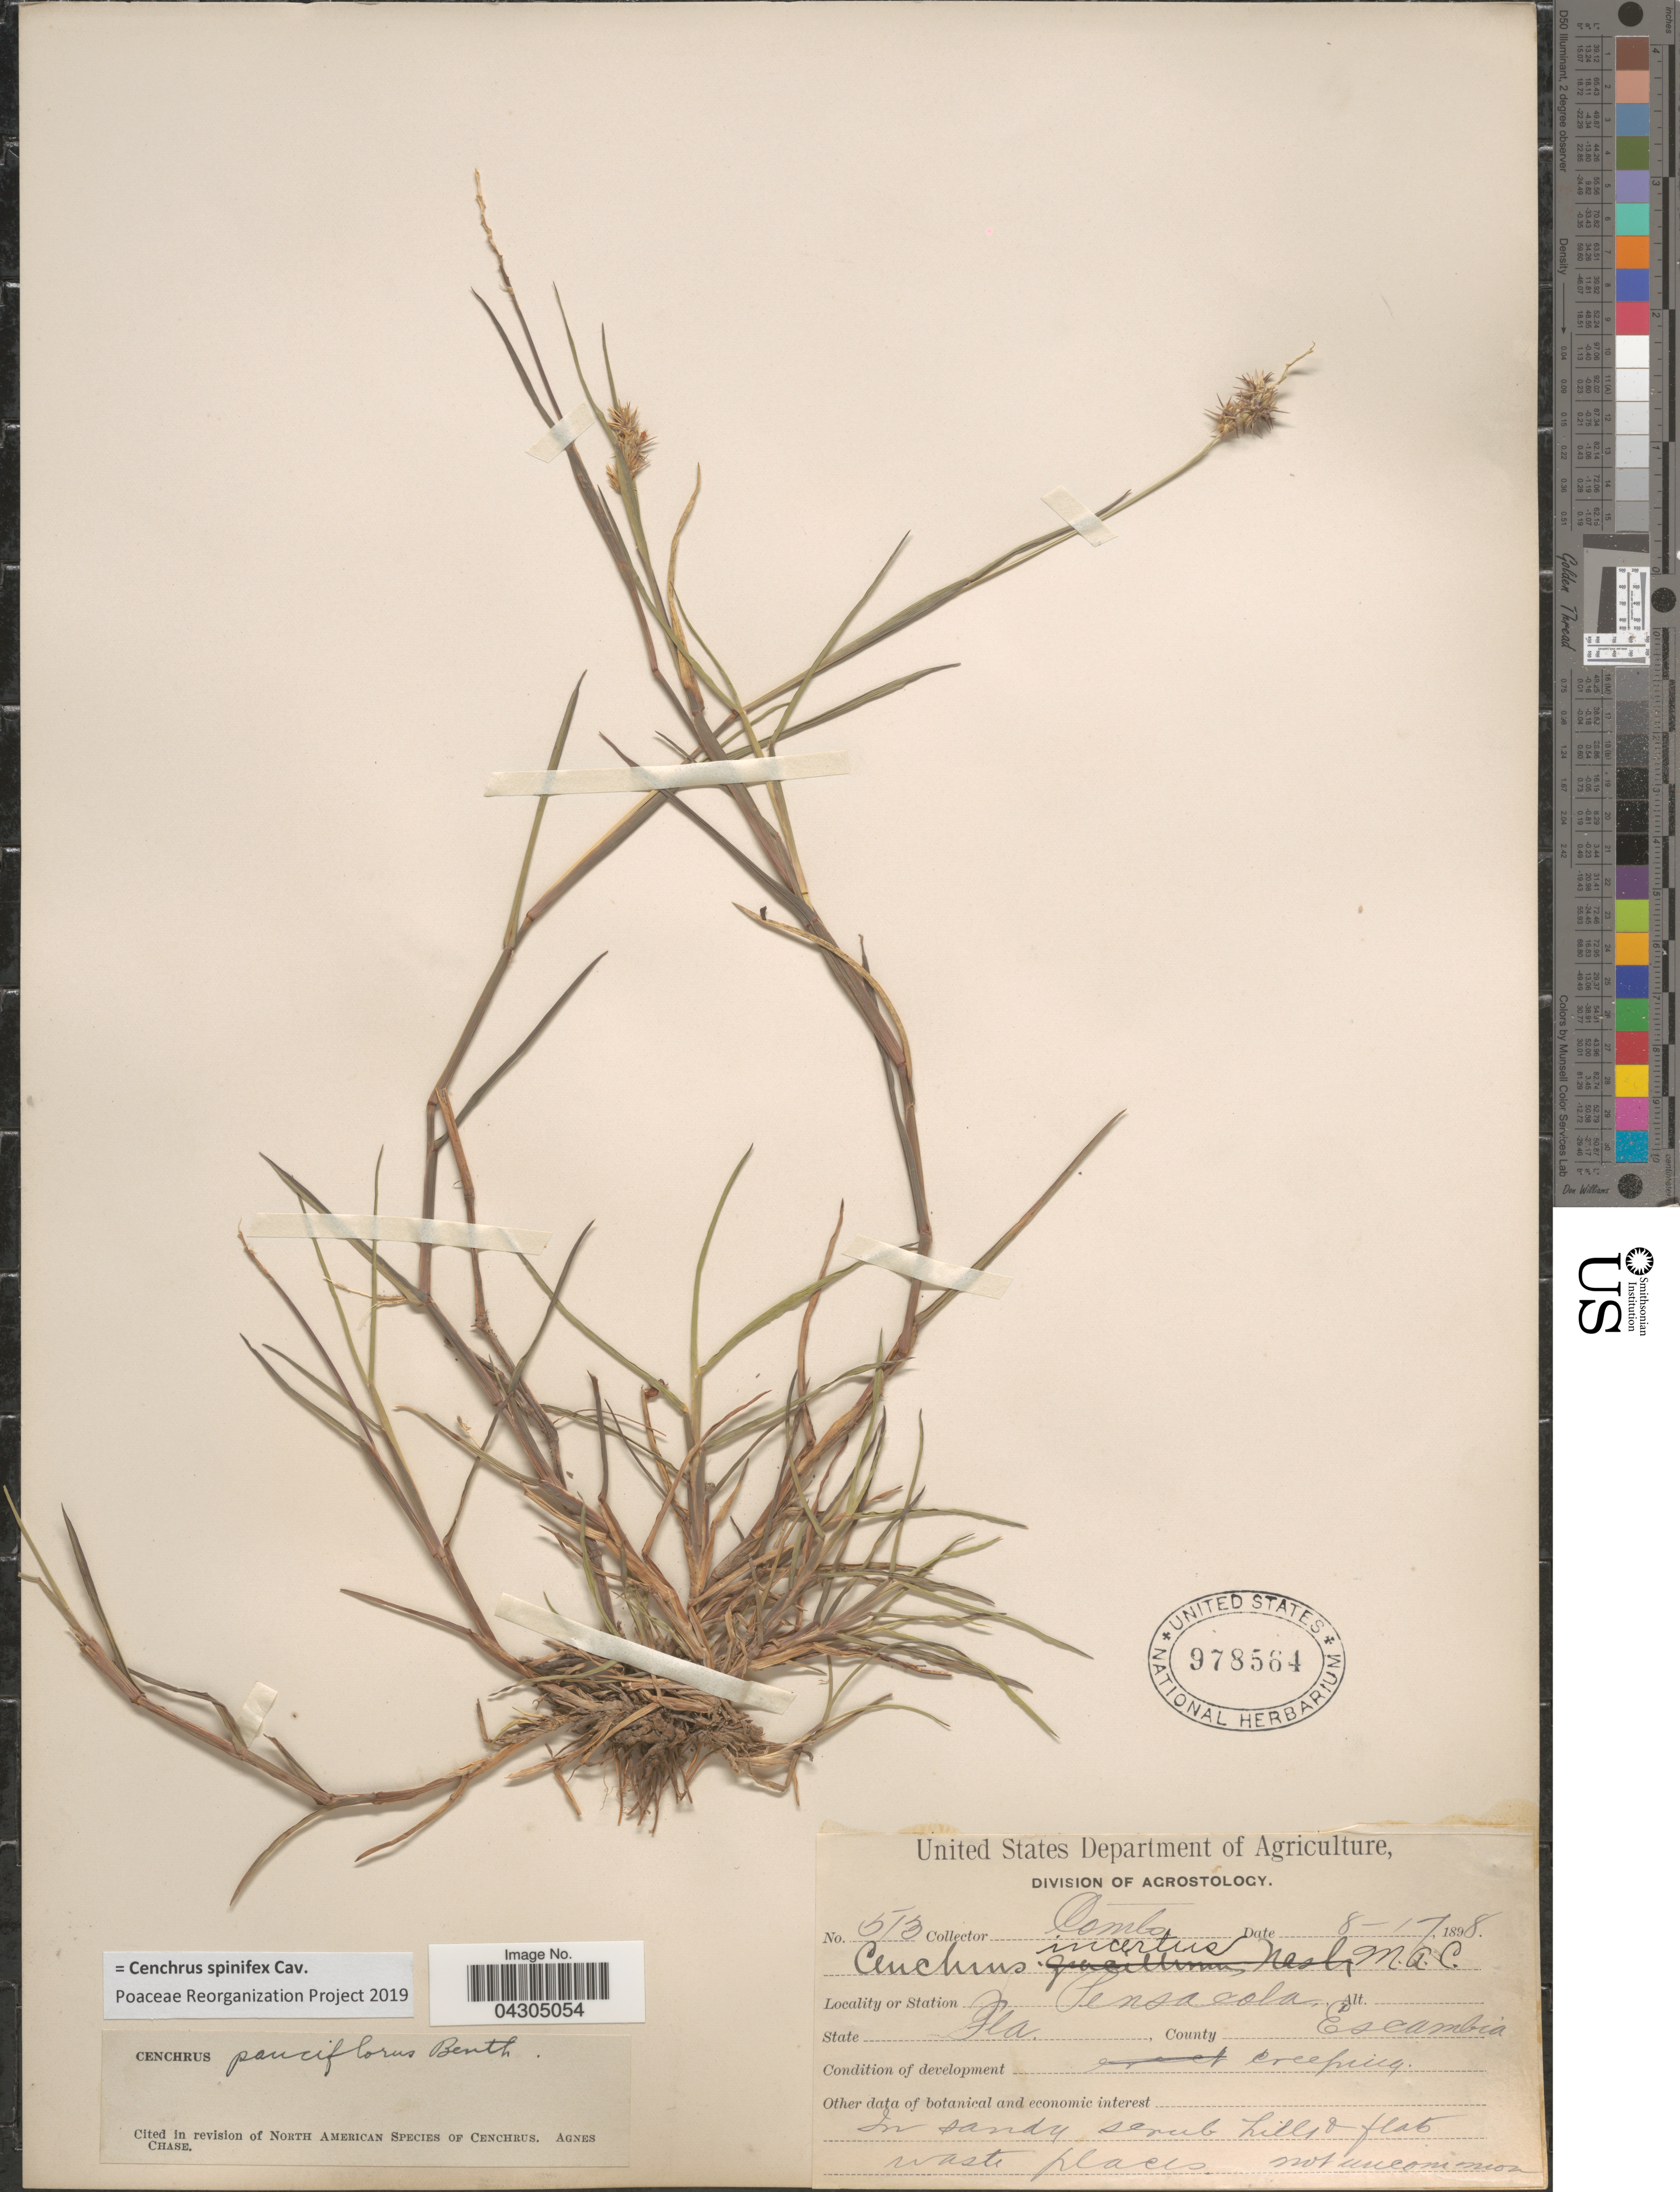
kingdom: Plantae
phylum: Tracheophyta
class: Liliopsida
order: Poales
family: Poaceae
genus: Cenchrus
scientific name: Cenchrus spinifex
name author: Cav.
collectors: -. Combs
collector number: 513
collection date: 1898-08-17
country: United States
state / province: Florida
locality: Pensacola. County Escambia. In sandy scrub hills & flats aste places.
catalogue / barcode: US 978564